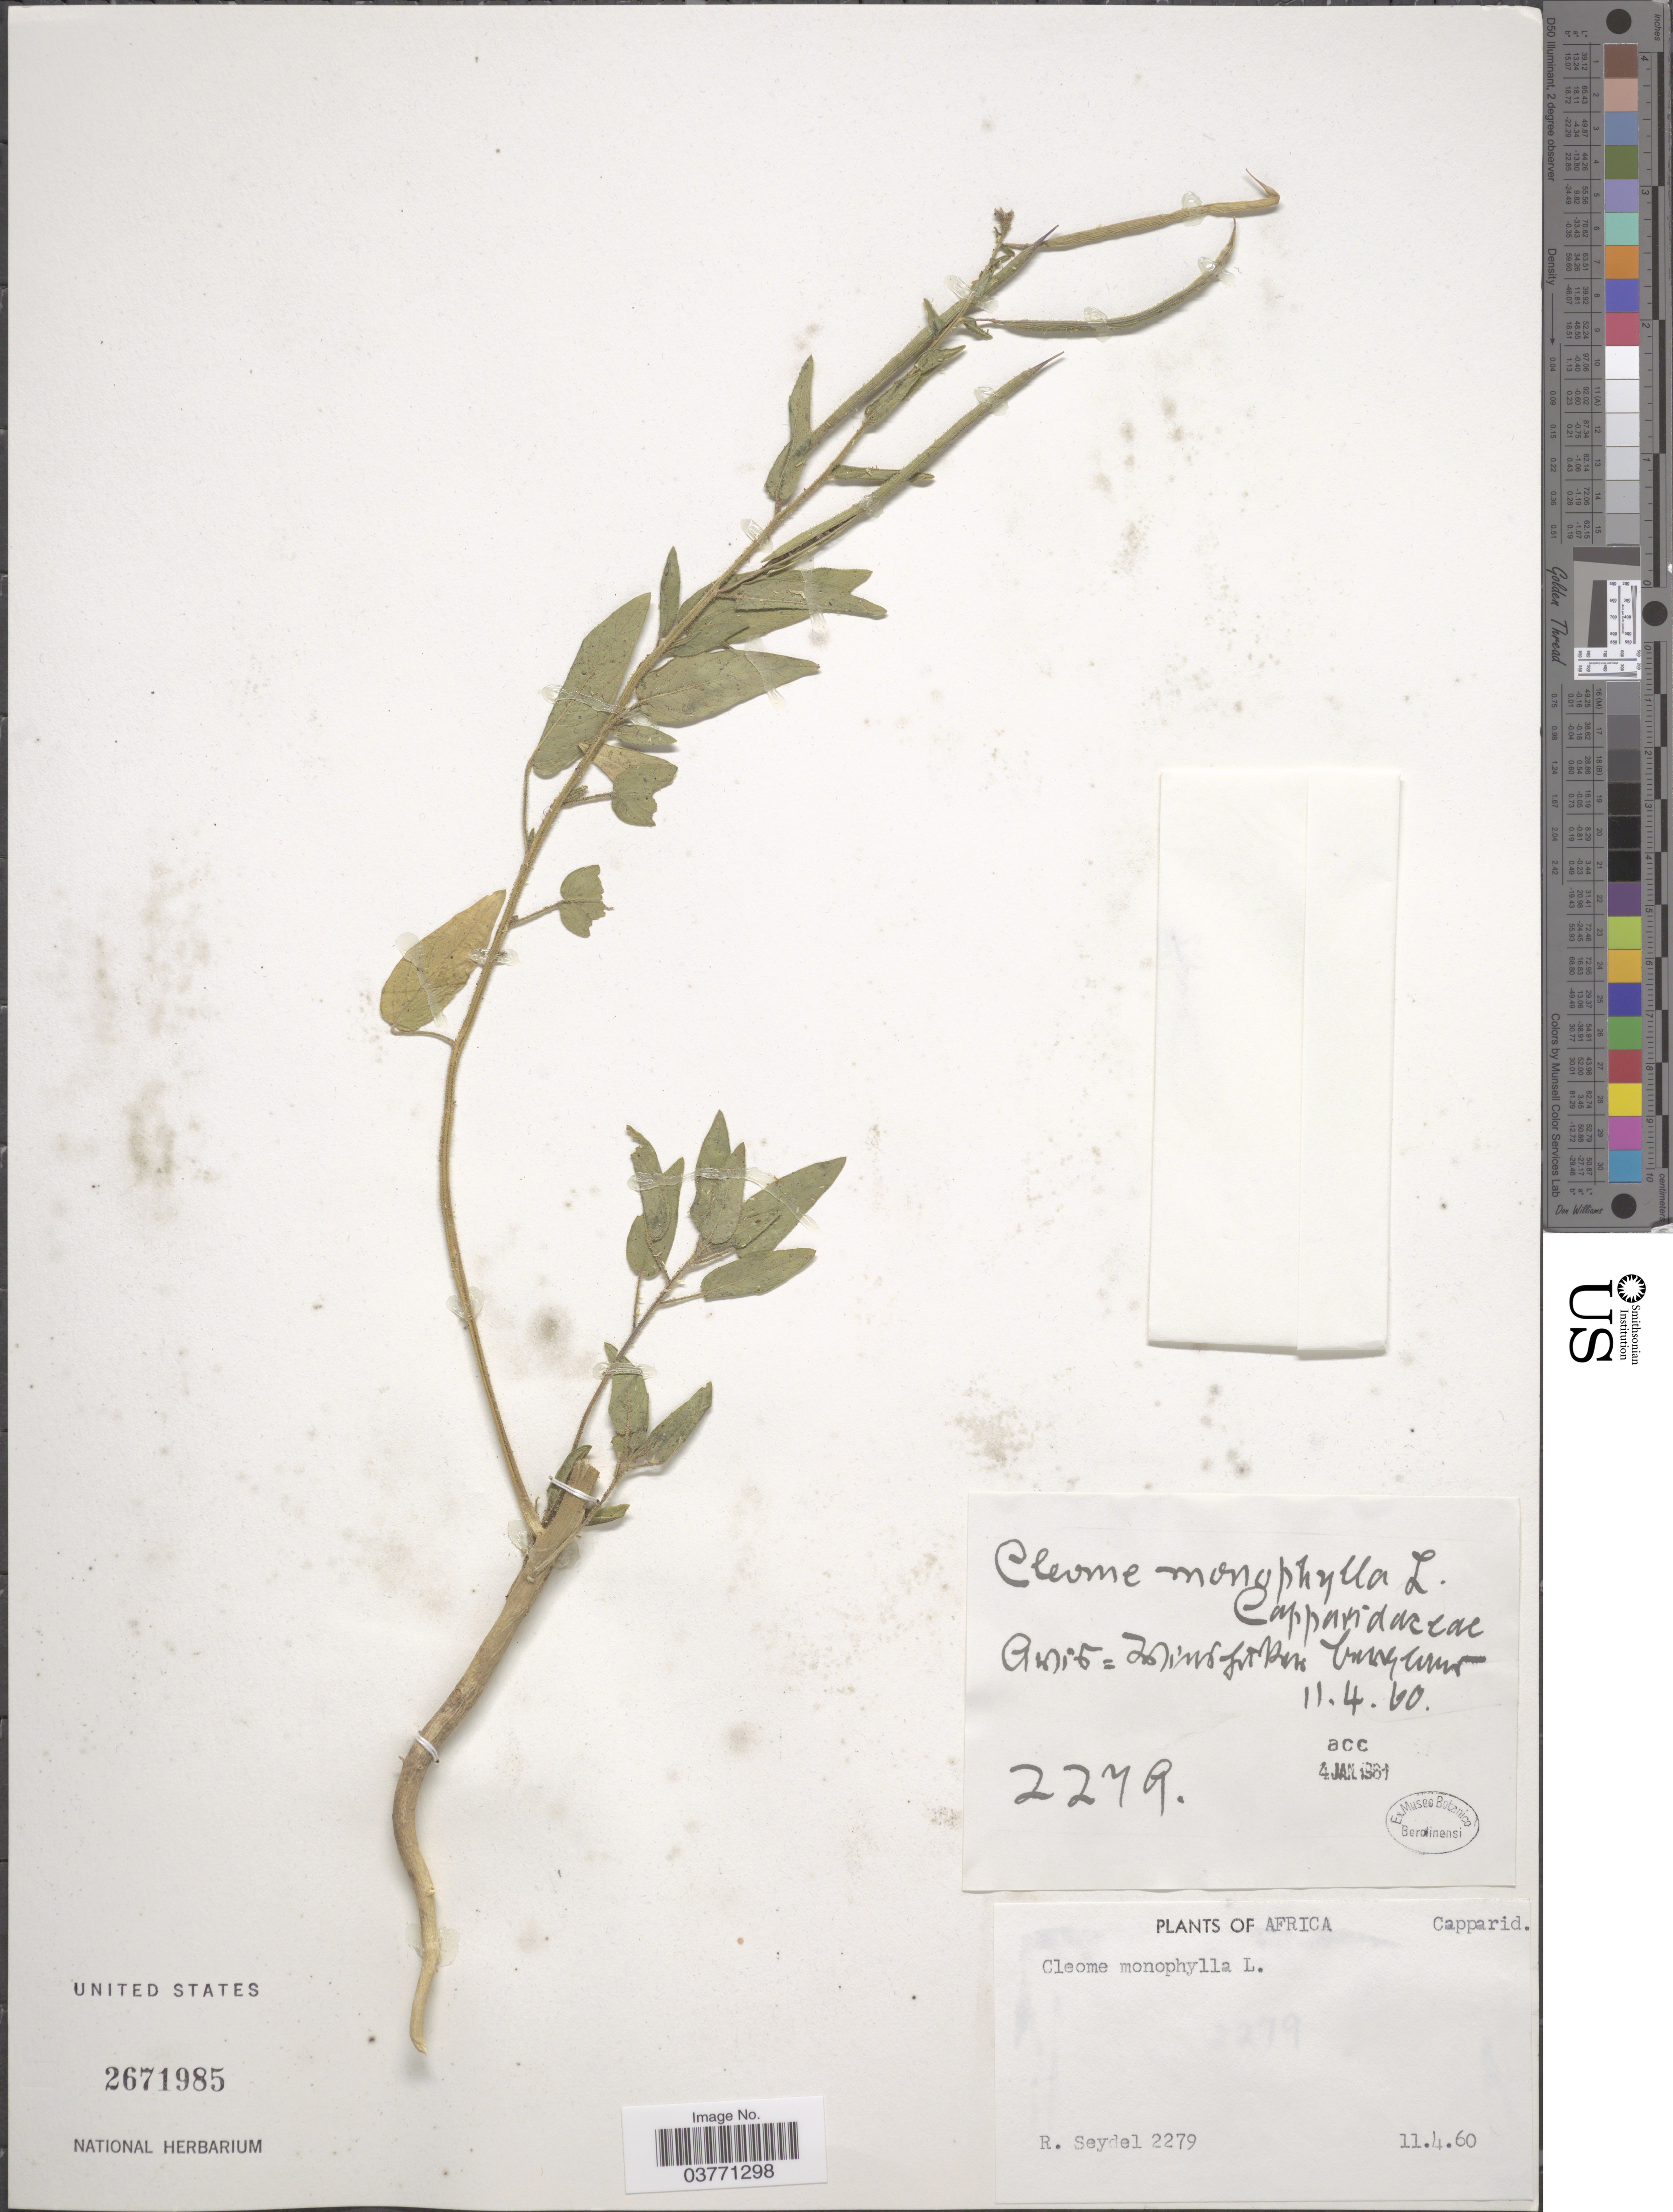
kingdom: Plantae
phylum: Tracheophyta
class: Magnoliopsida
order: Brassicales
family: Cleomaceae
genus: Sieruela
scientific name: Sieruela monophylla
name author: (L.) Roalson & J.C. Hall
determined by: Strong, M. T., (US), Smithsonian Institution - National Museum of Natural History (UNITED STATES)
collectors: R. Seydel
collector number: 2279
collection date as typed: Transcribed d/m/y: 11/4/60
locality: Afrika. Awid[interpreted] [illegible text].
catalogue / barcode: US 2671985